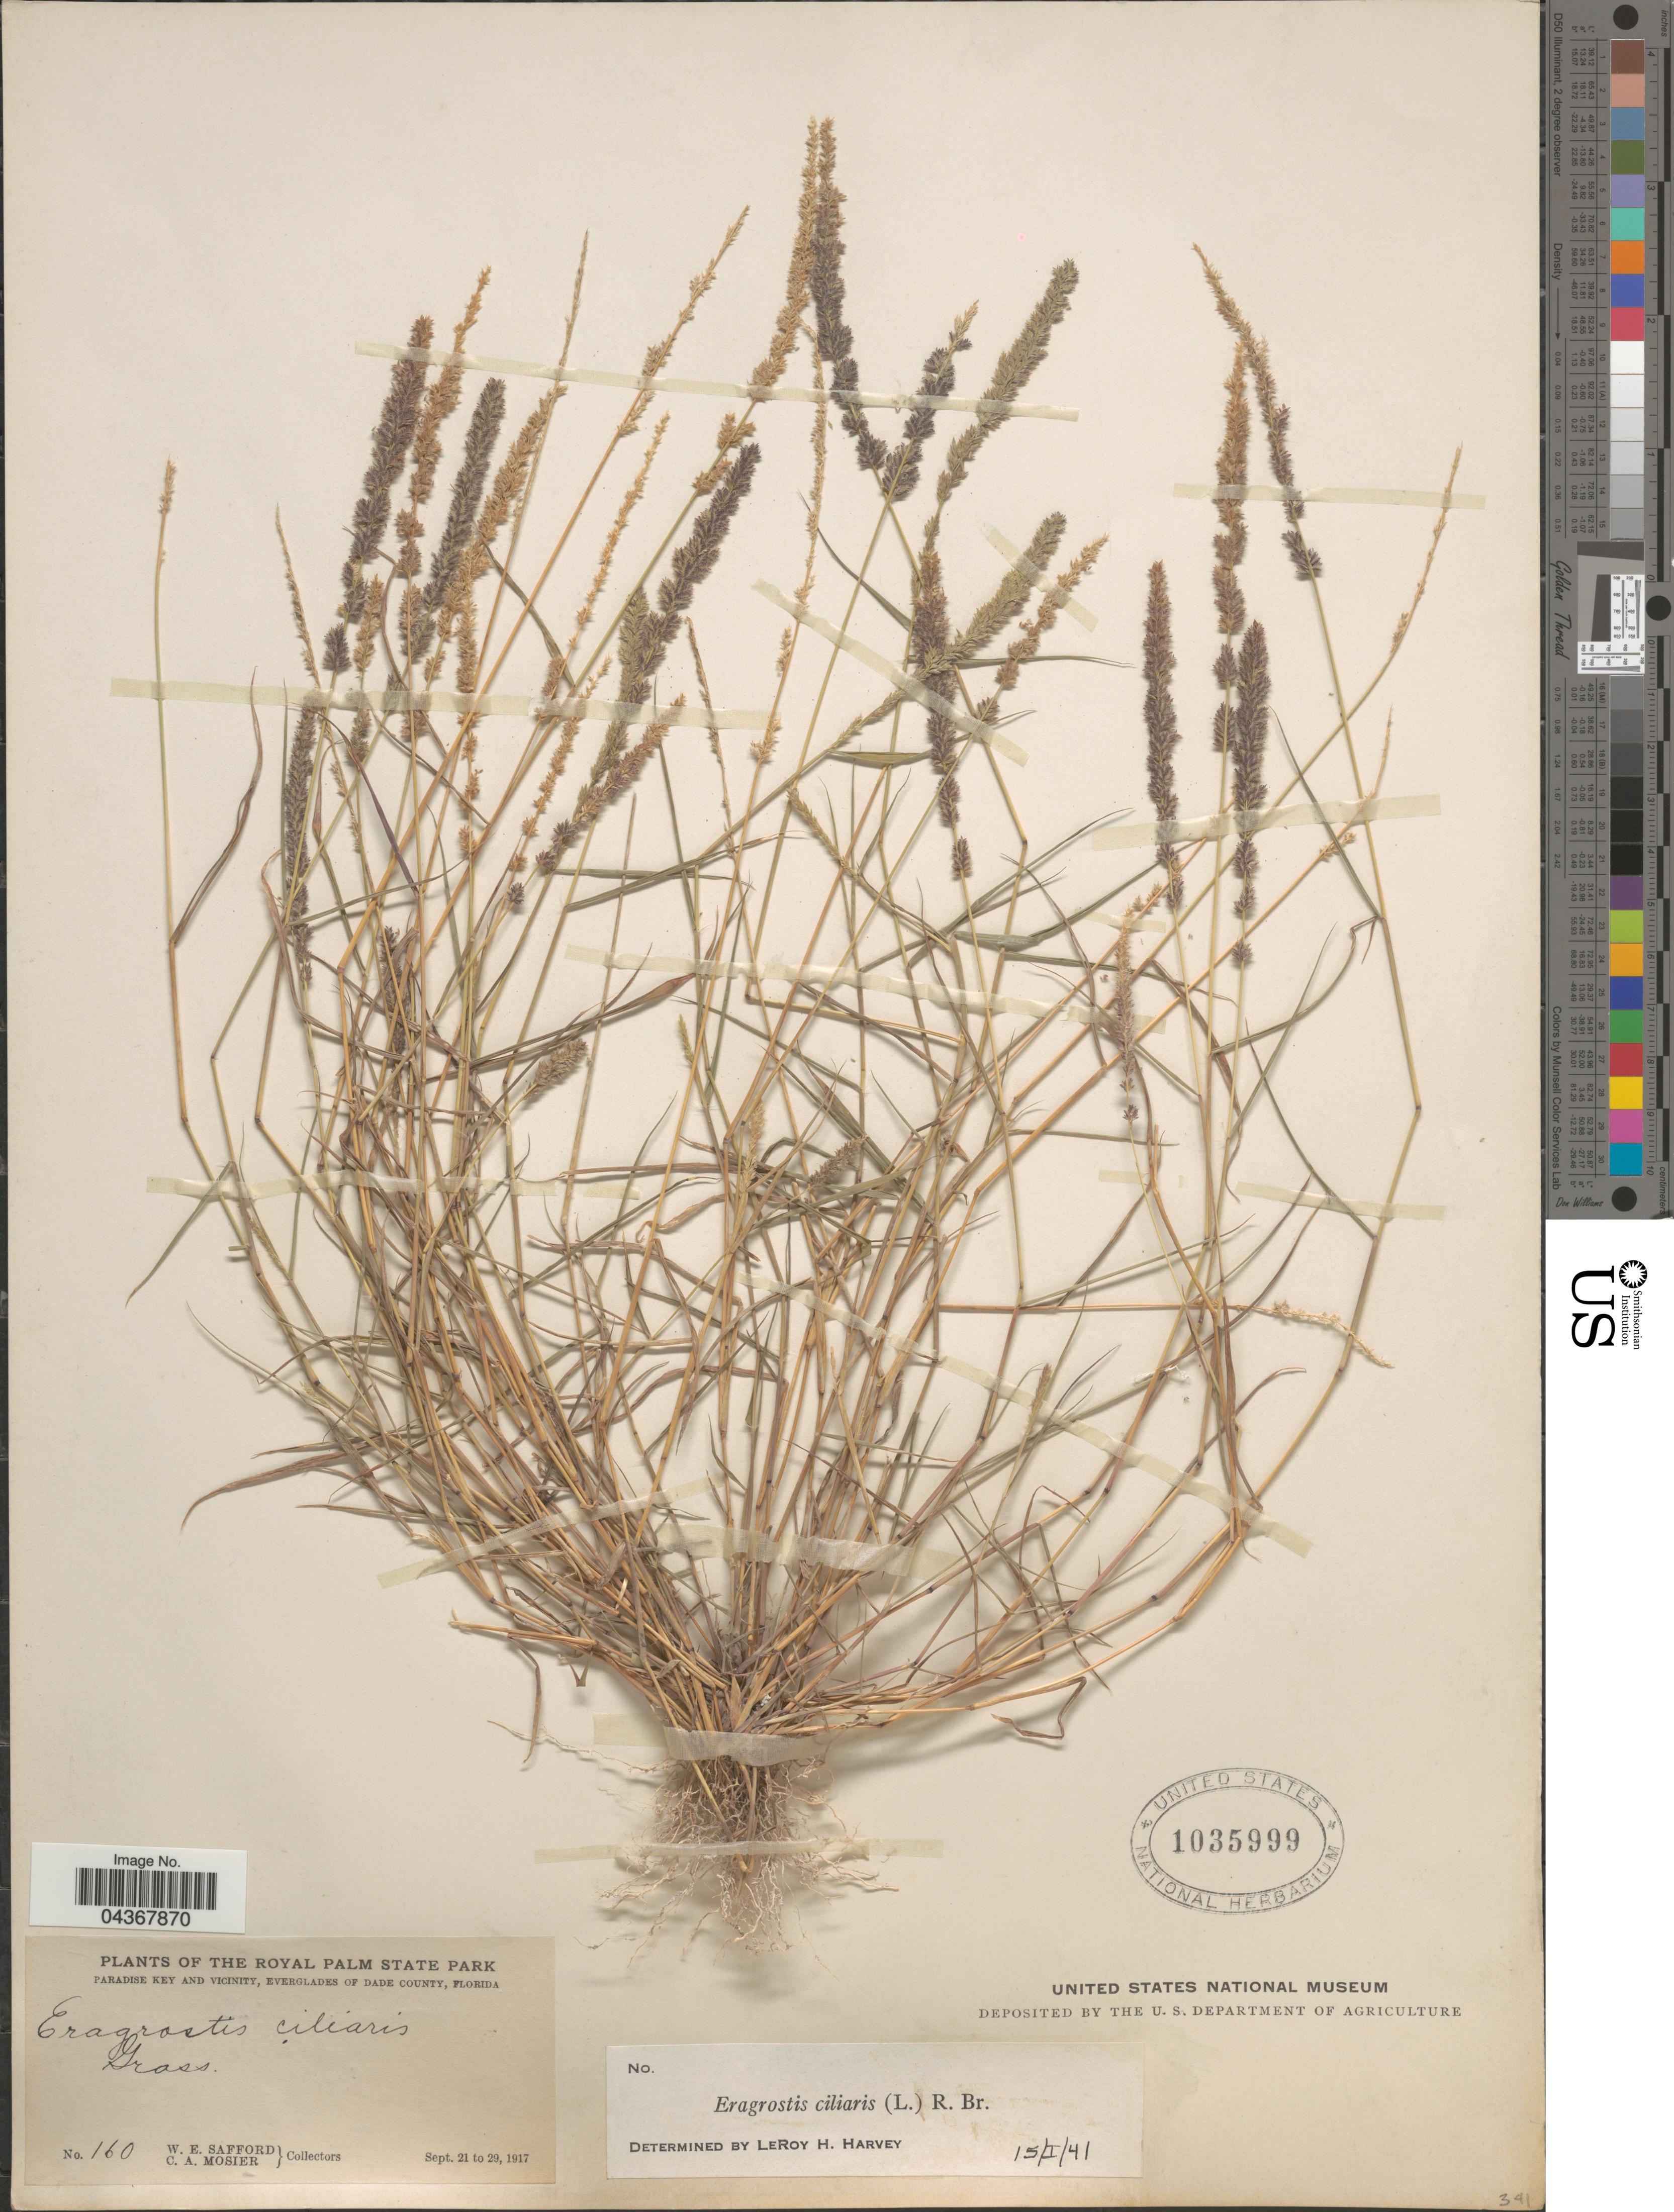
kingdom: Plantae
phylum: Tracheophyta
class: Liliopsida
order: Poales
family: Poaceae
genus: Eragrostis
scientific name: Eragrostis ciliaris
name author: (L.) R. Br.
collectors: W. E. Safford & C. A. Mosier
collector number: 160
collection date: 1917-09-21/1917-09-29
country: United States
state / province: Florida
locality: The Royal Palm State Park. Paradise Key and vicinity, Everglades of Dade County.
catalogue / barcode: US 1035999